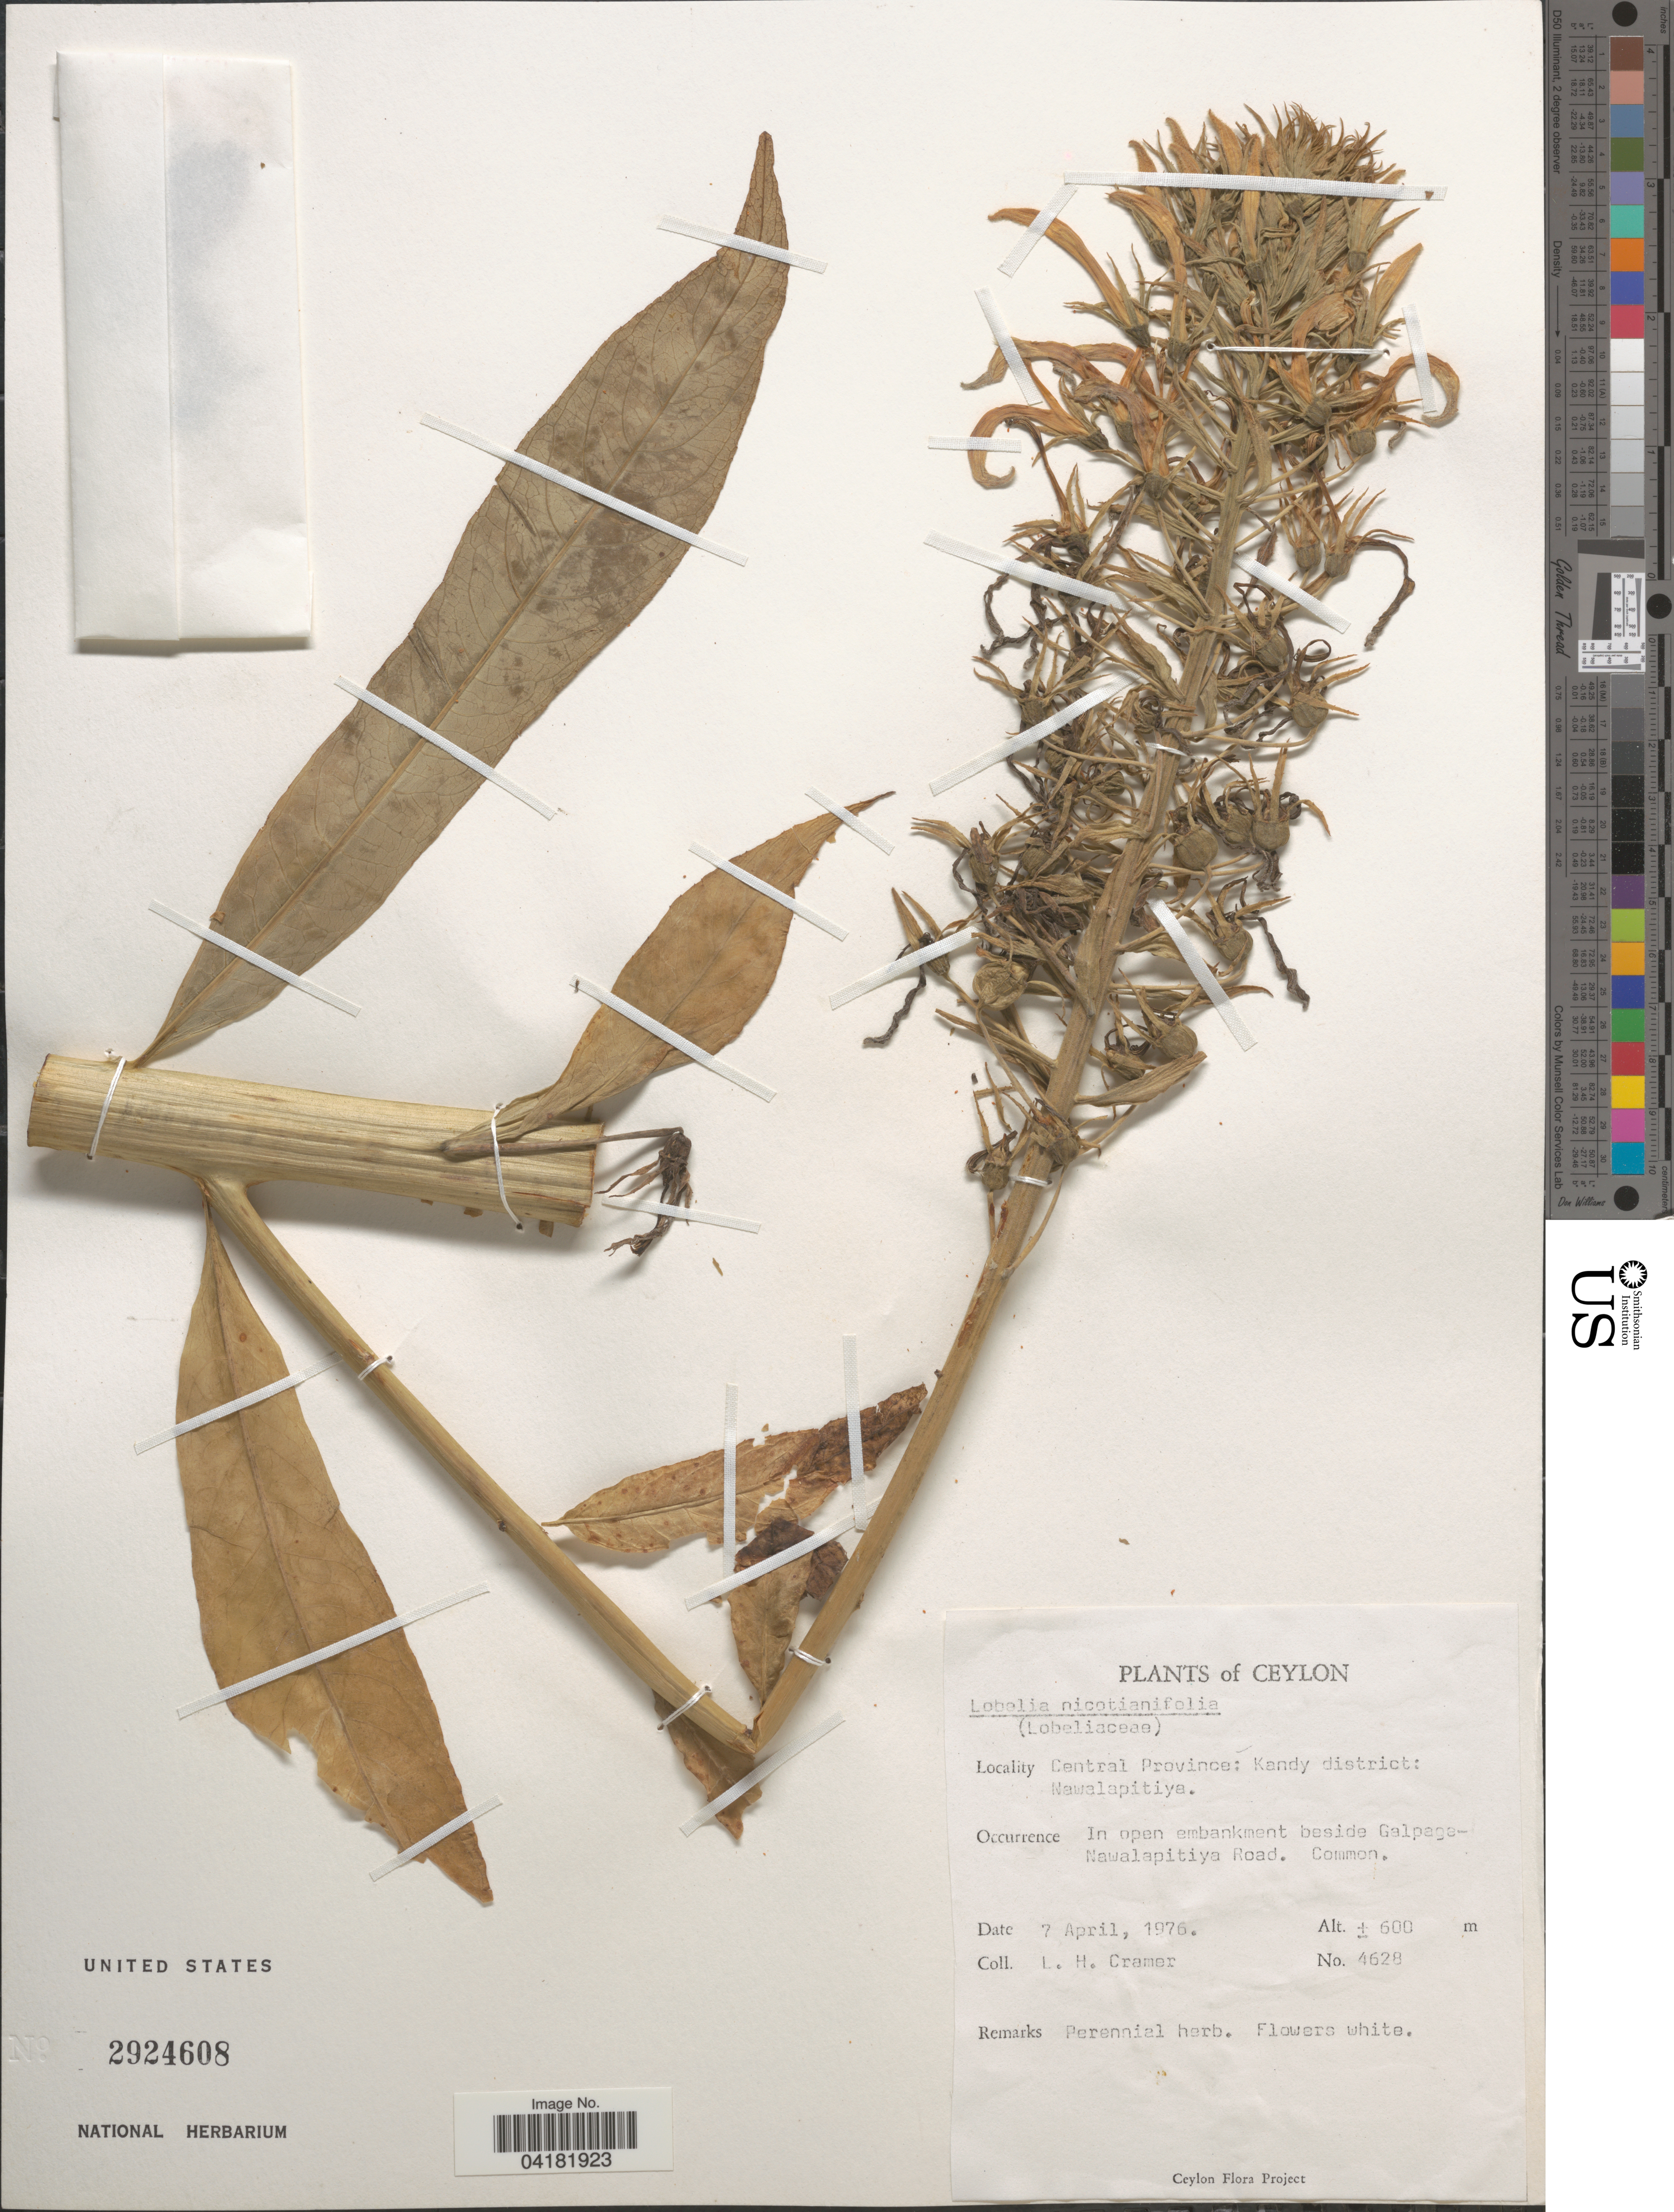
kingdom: Plantae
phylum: Tracheophyta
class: Magnoliopsida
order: Asterales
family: Campanulaceae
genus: Lobelia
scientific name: Lobelia nicotianifolia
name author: Roth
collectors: L. H. Cramer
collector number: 4628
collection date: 1976-04-07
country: Sri Lanka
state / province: Central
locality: Ceylon. Kandy district: Nawalapitiya. Beside Galpage-Nawalapitiya Road.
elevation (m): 600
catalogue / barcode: US 2924608